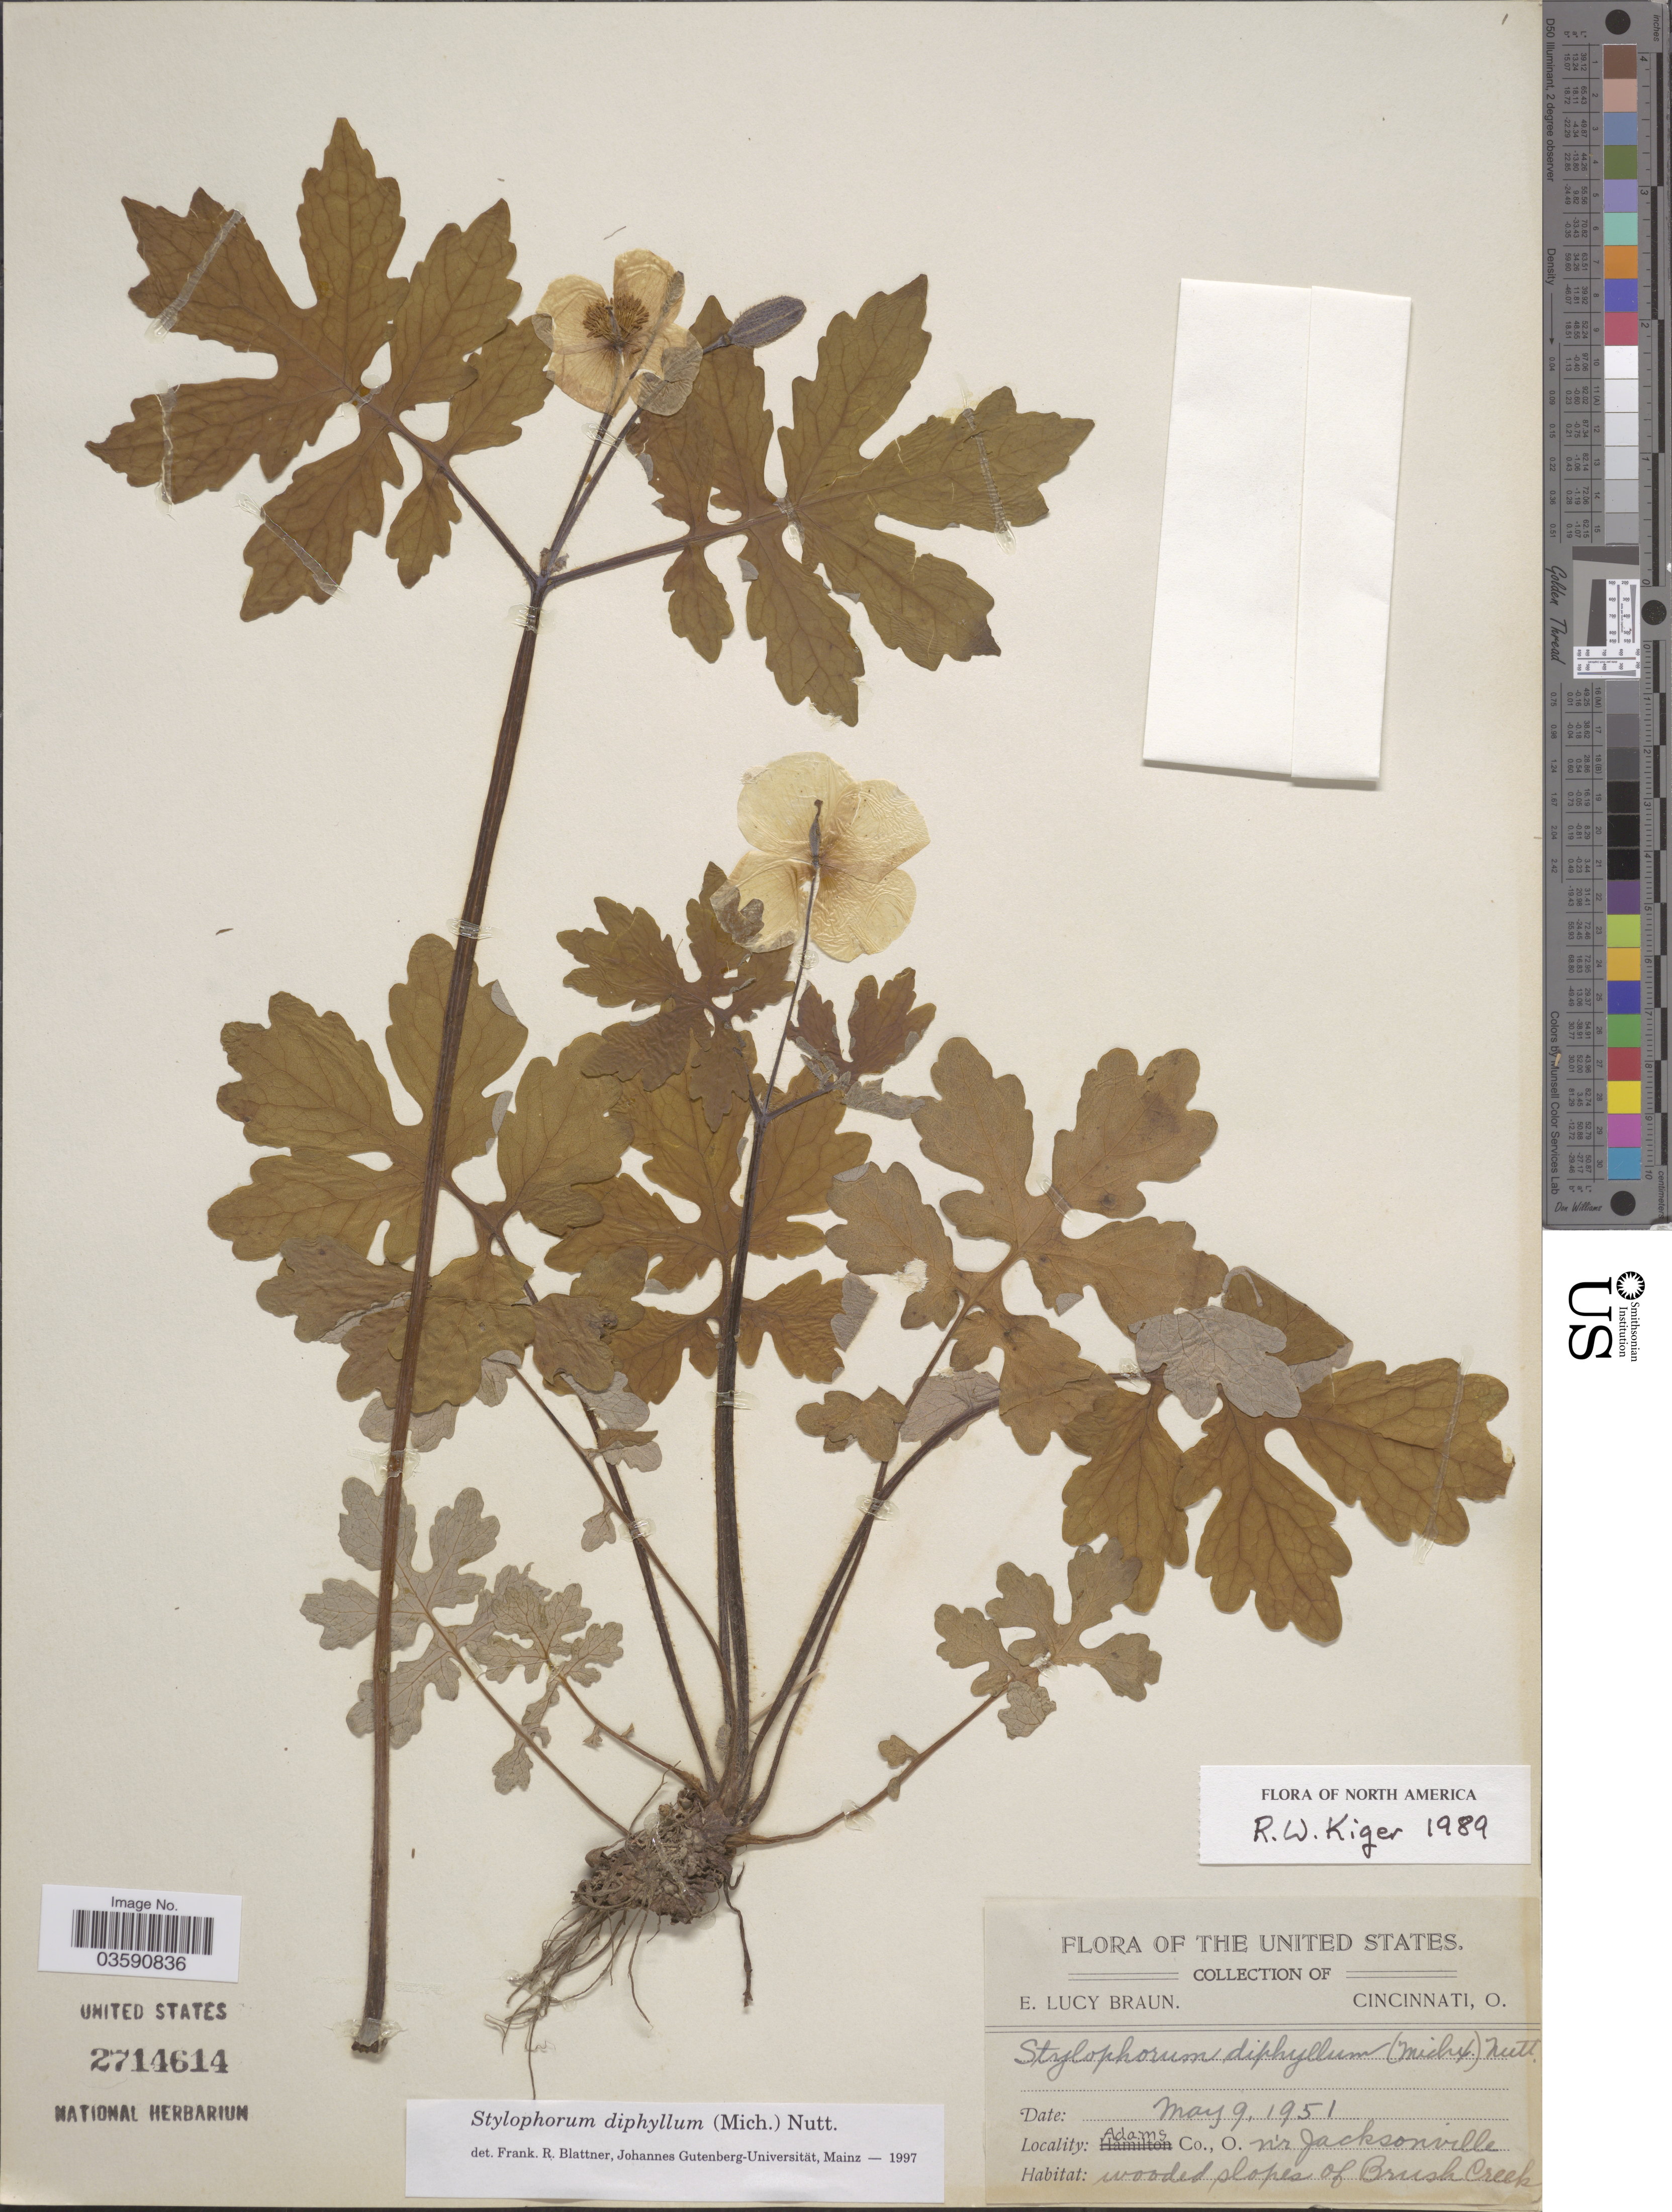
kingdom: Plantae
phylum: Tracheophyta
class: Magnoliopsida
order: Ranunculales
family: Papaveraceae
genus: Stylophorum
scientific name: Stylophorum diphyllum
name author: (Michx.) Nutt.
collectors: E. L. Braun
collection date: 1951-05-09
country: United States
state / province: Ohio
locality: Adams Co. N'r Jacksonville. Wooded slopes of Brush Creek.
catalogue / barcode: US 2714614